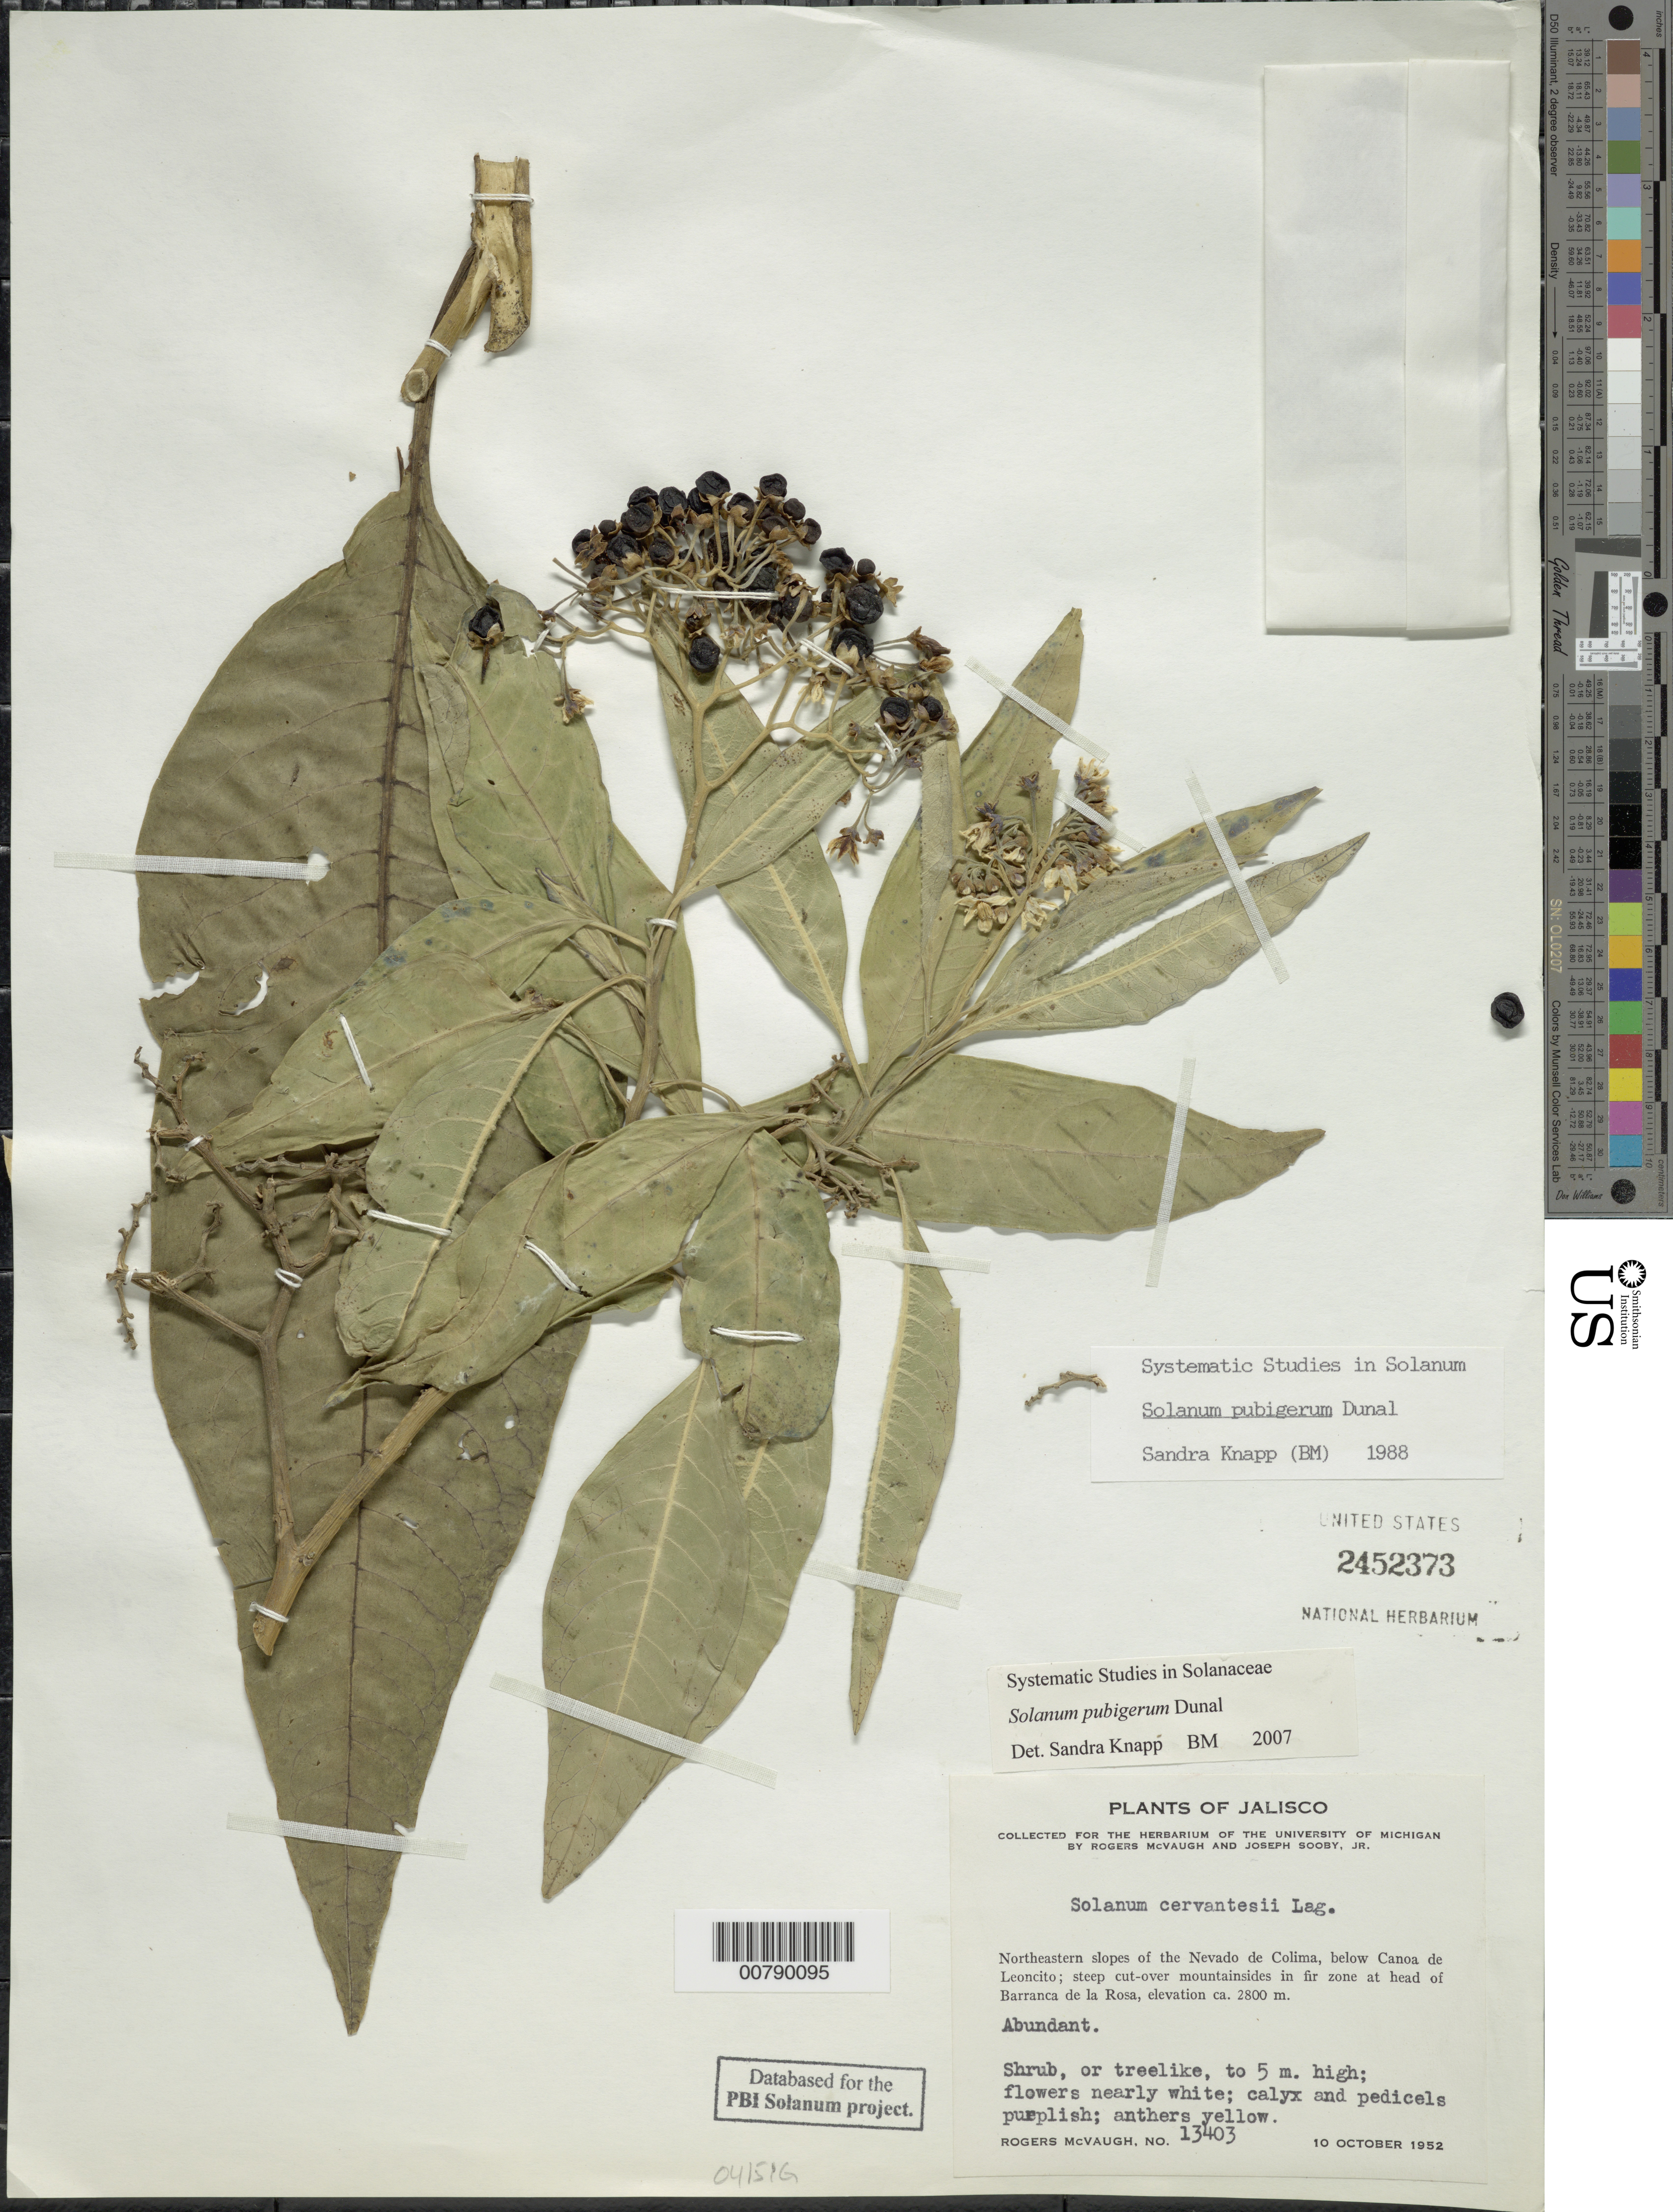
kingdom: Plantae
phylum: Tracheophyta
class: Magnoliopsida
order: Solanales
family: Solanaceae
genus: Solanum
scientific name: Solanum pubigerum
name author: Dunal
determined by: Knapp, S. D.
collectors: R. McVaugh & J. Sooby Jr.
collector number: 13403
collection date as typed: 10 Oct 1952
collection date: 1952-10-10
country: Mexico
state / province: Jalisco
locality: NE slopes of the Nevado de Colima, below Canoa de Leoncito, steep cut-over mountainsides in fir zone at head of Barranca de la Rosa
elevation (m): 2800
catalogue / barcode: US 2452373